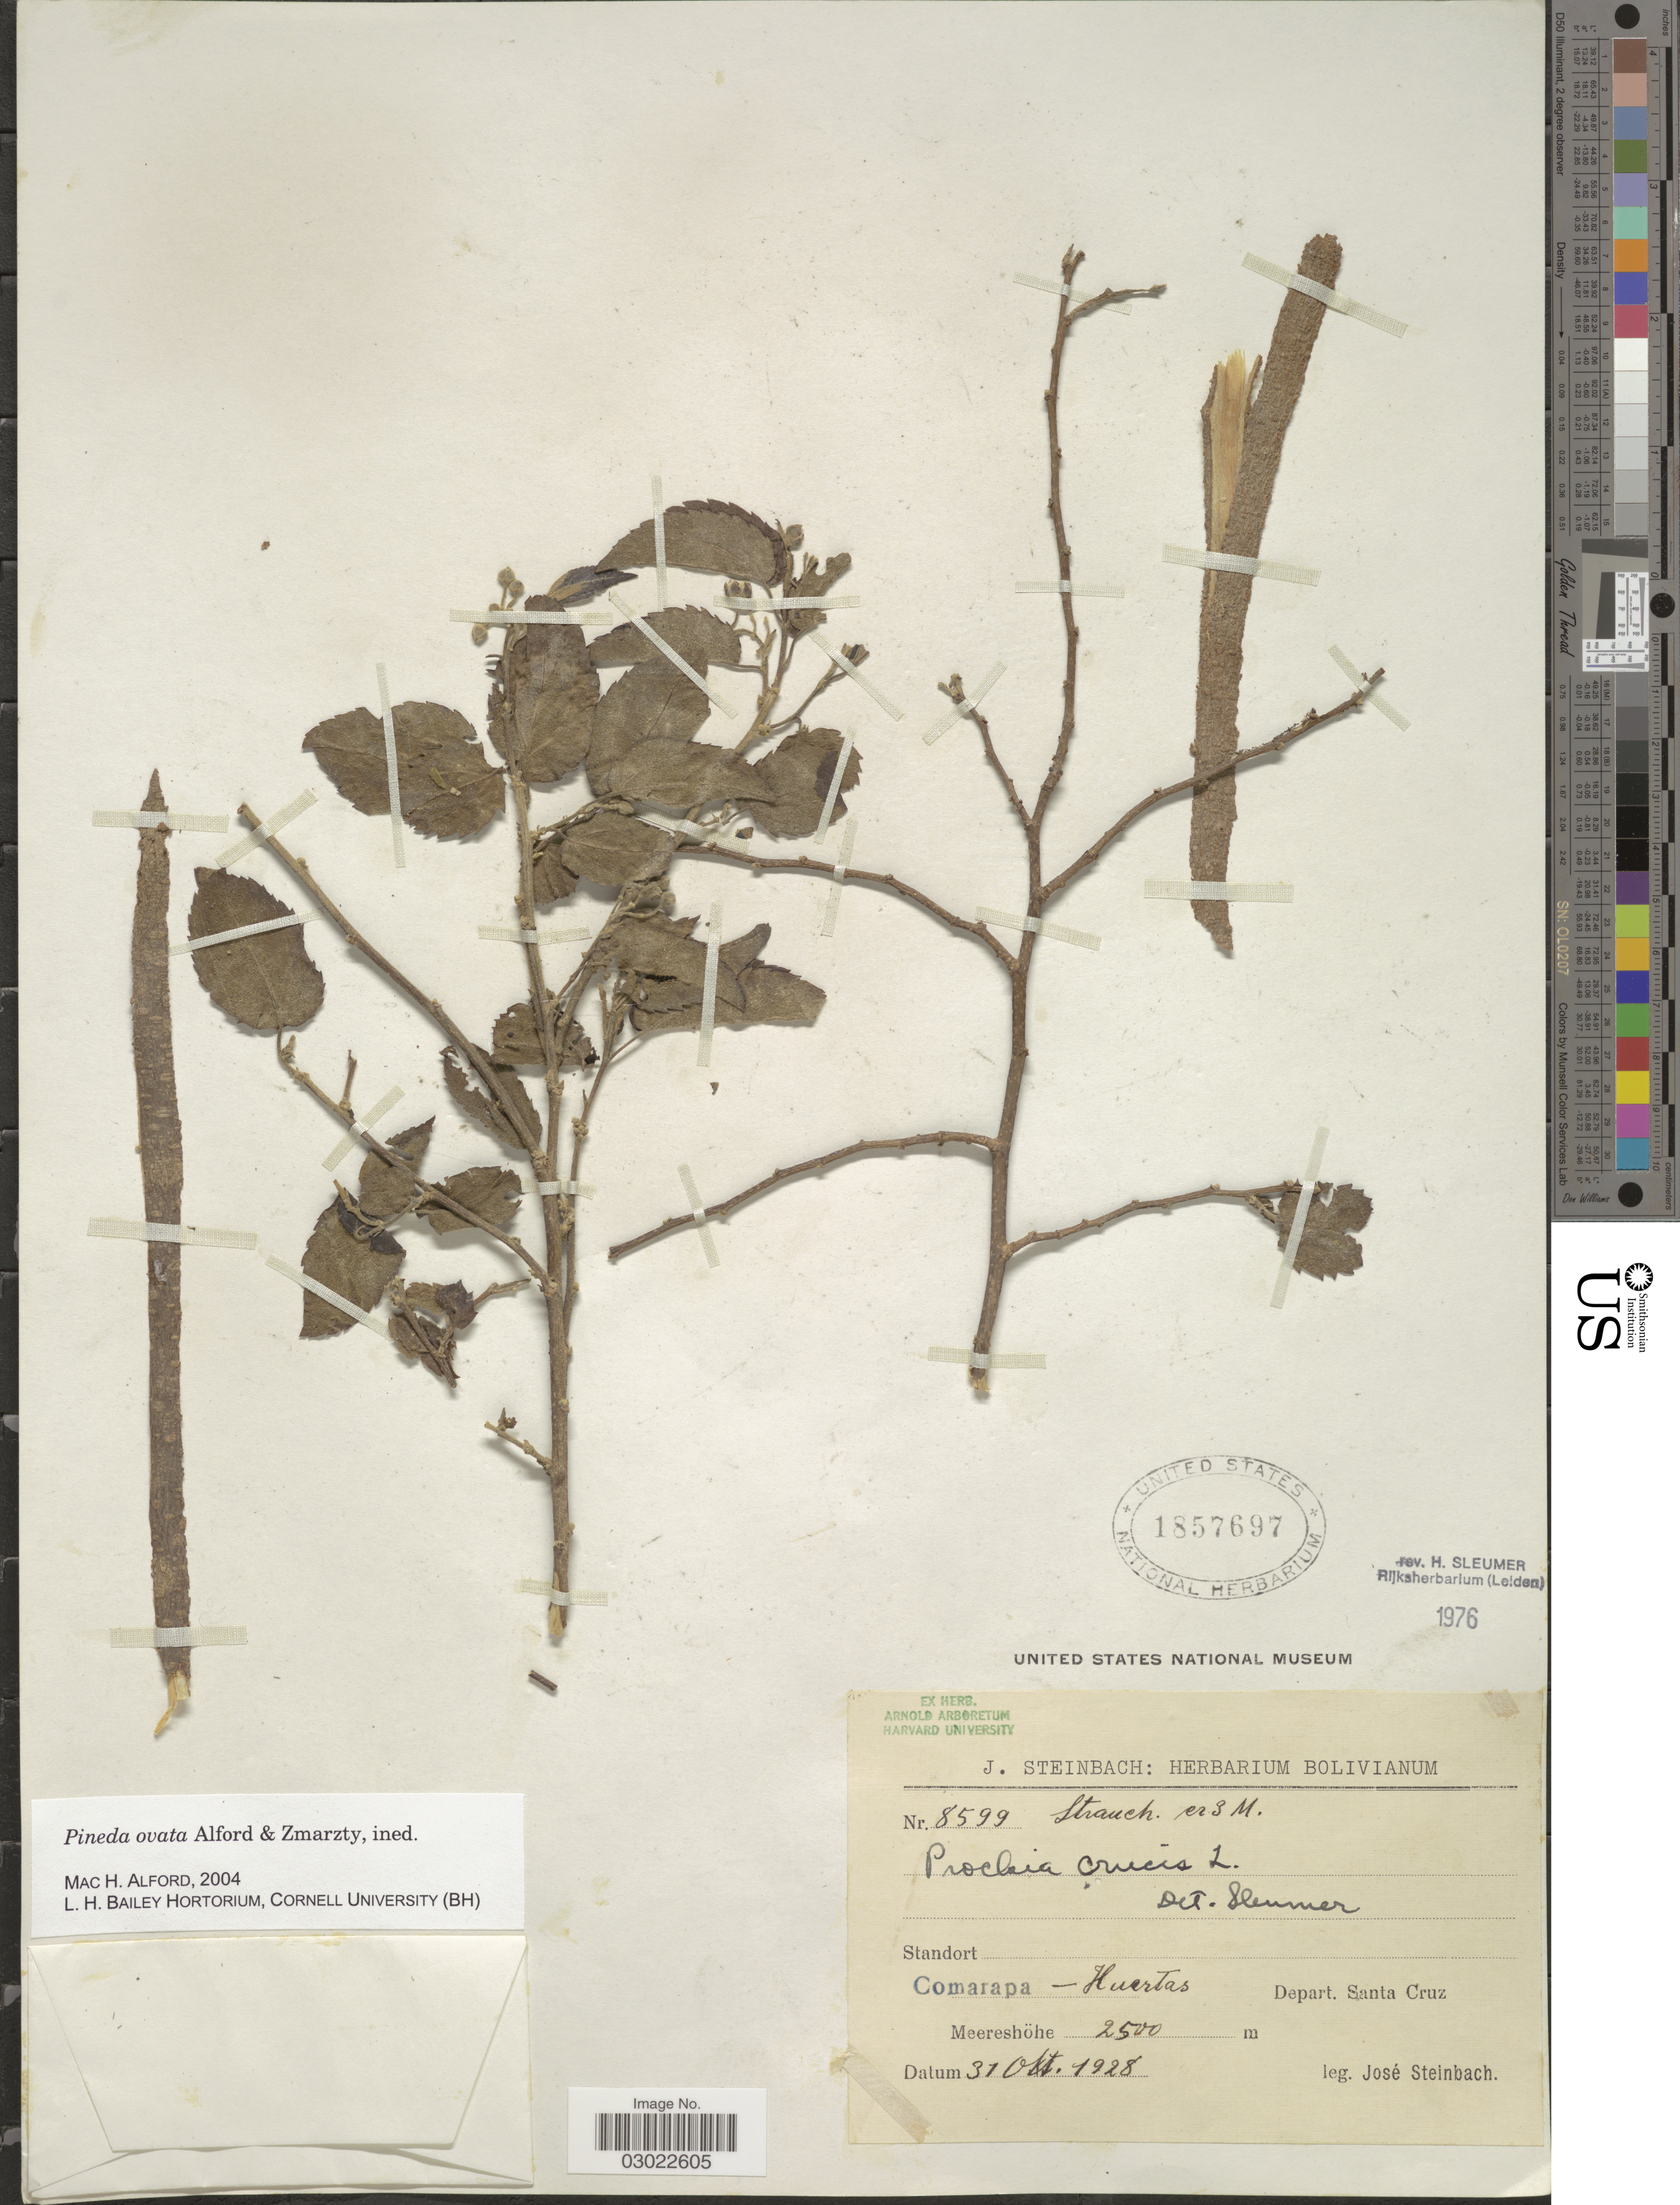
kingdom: Plantae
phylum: Tracheophyta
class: Magnoliopsida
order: Malpighiales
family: Salicaceae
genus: Pineda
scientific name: Pineda ovata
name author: M.H. Alford & Zmarzty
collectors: J. Steinbach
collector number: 8599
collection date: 1928-10-31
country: Bolivia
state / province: Santa Cruz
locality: Standort Comarapa - Huertas. Depart. Santa Cruz.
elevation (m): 2500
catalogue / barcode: US 1857697